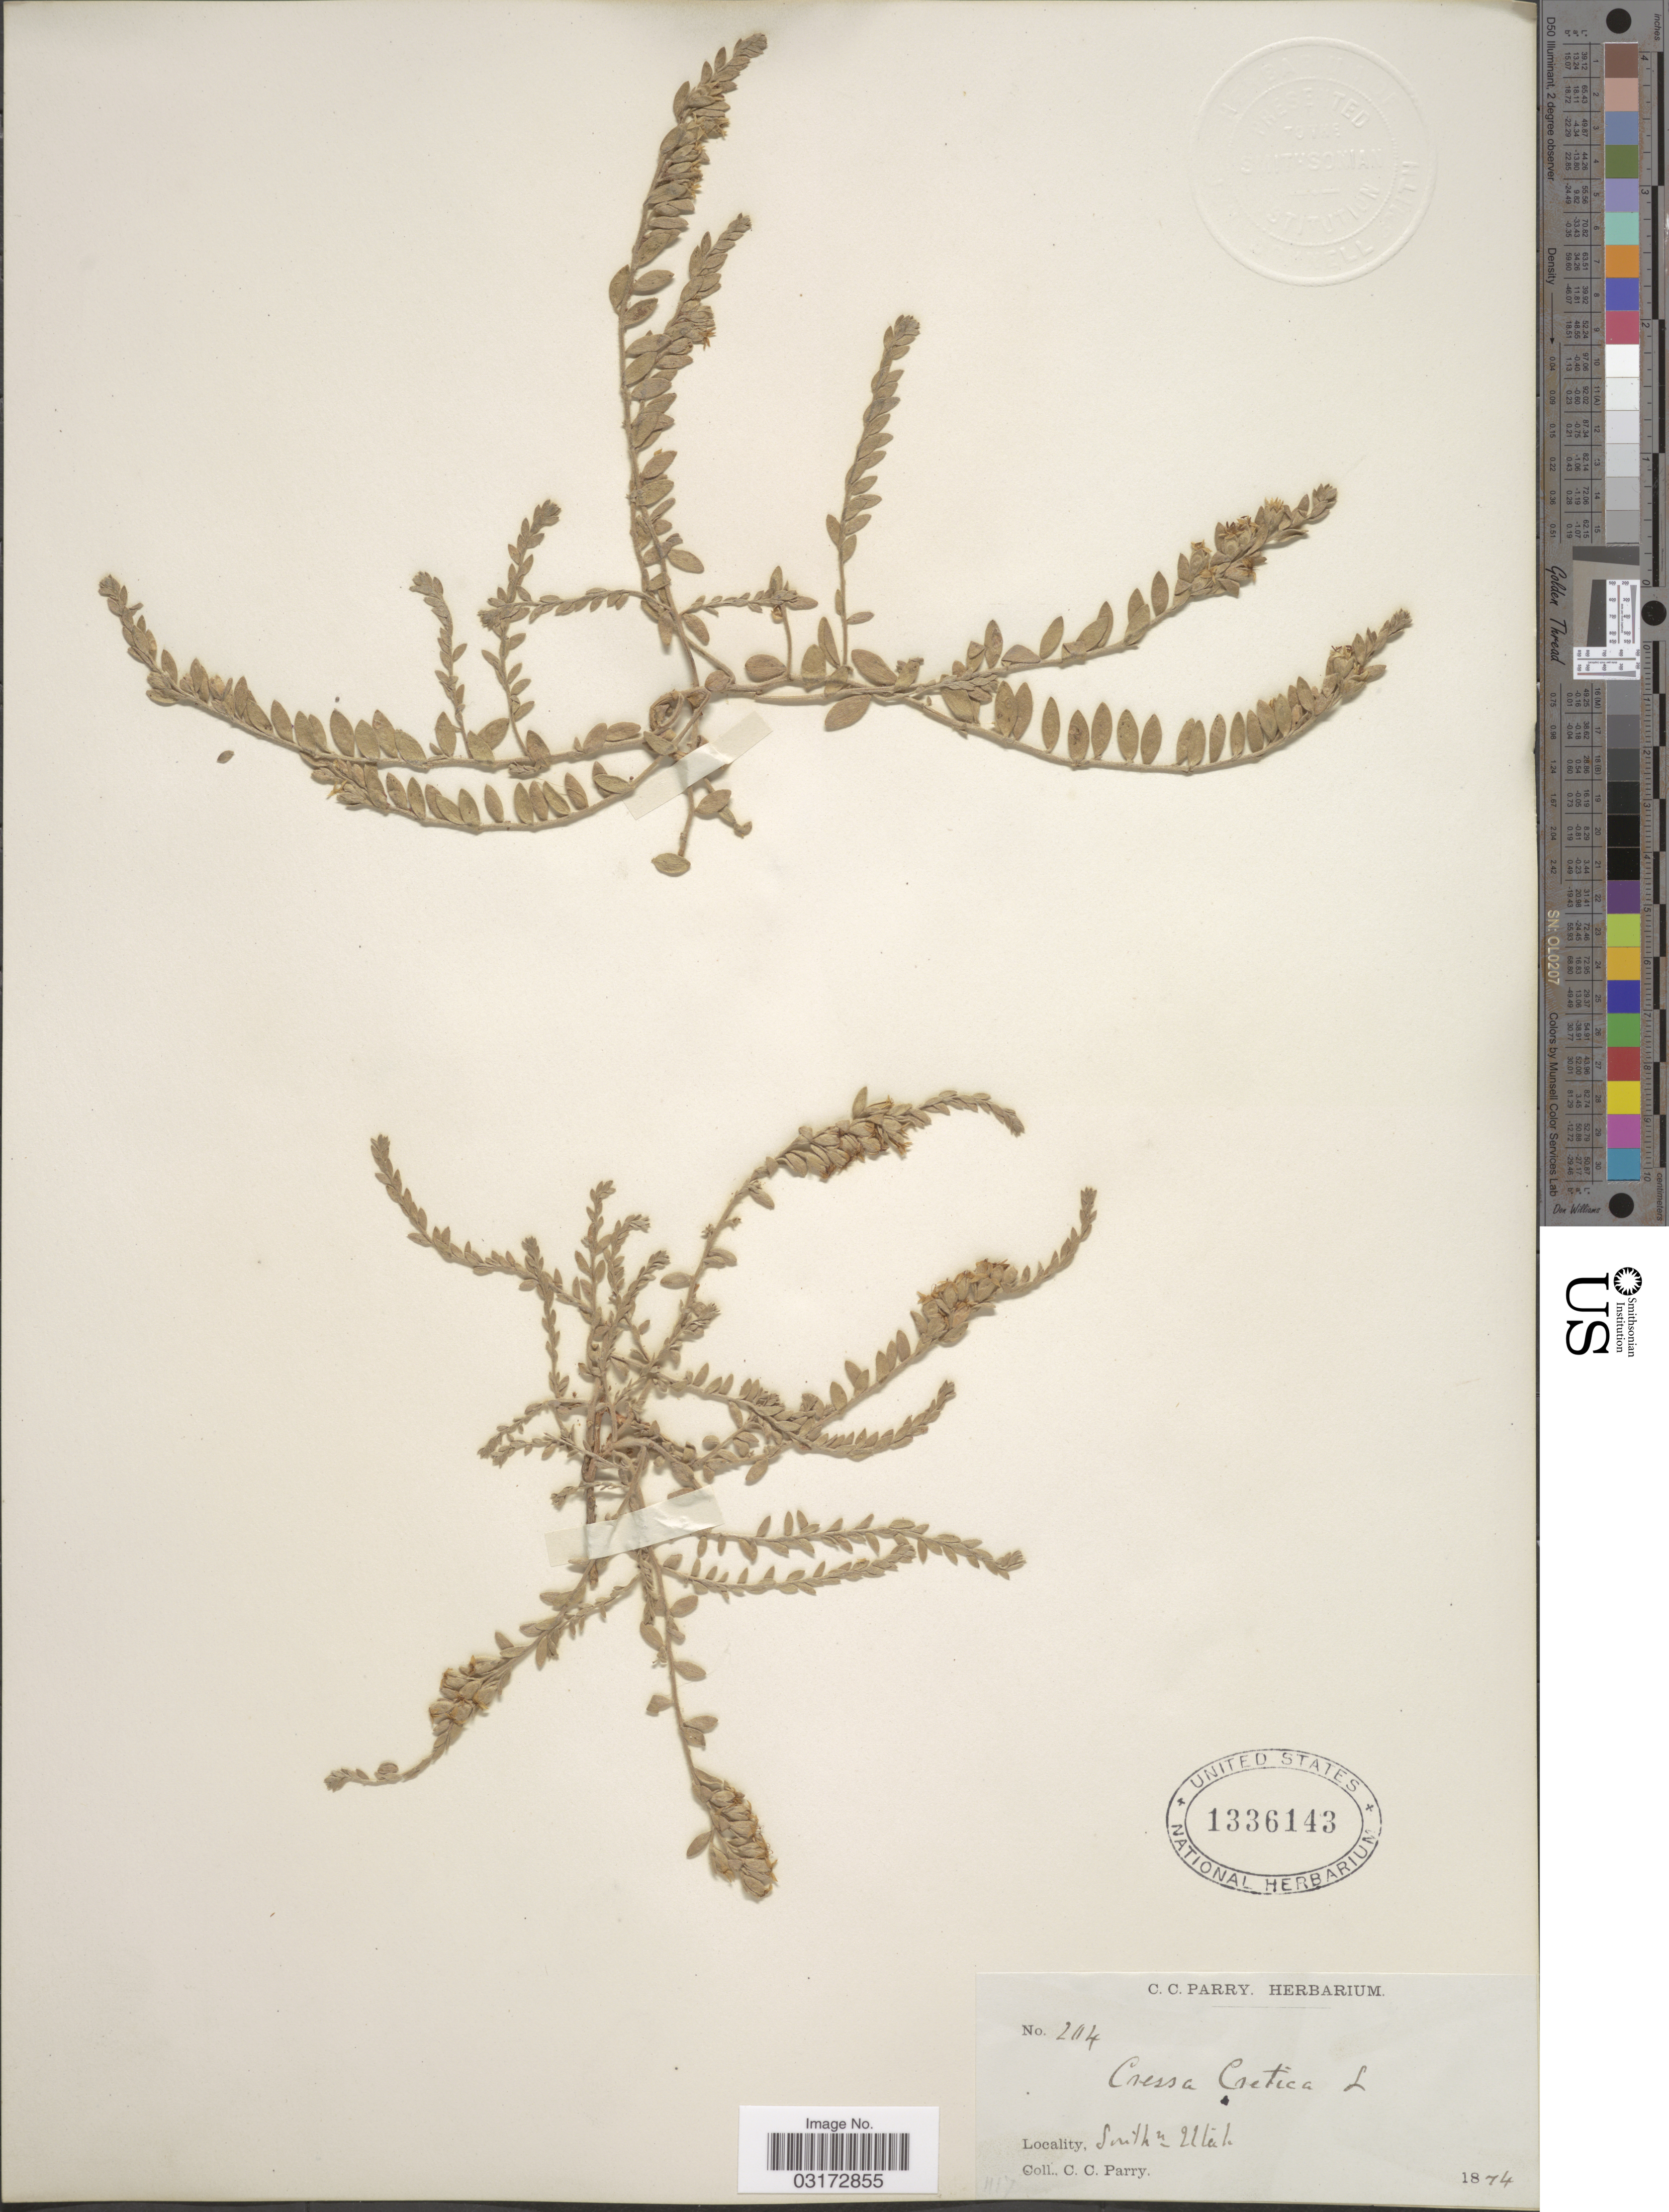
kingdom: Plantae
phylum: Tracheophyta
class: Magnoliopsida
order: Solanales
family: Convolvulaceae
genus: Cressa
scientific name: Cressa truxillensis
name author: Kunth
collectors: C. C. Parry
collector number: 204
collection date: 1874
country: United States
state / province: Utah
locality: Southn Utah.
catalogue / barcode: US 1336143